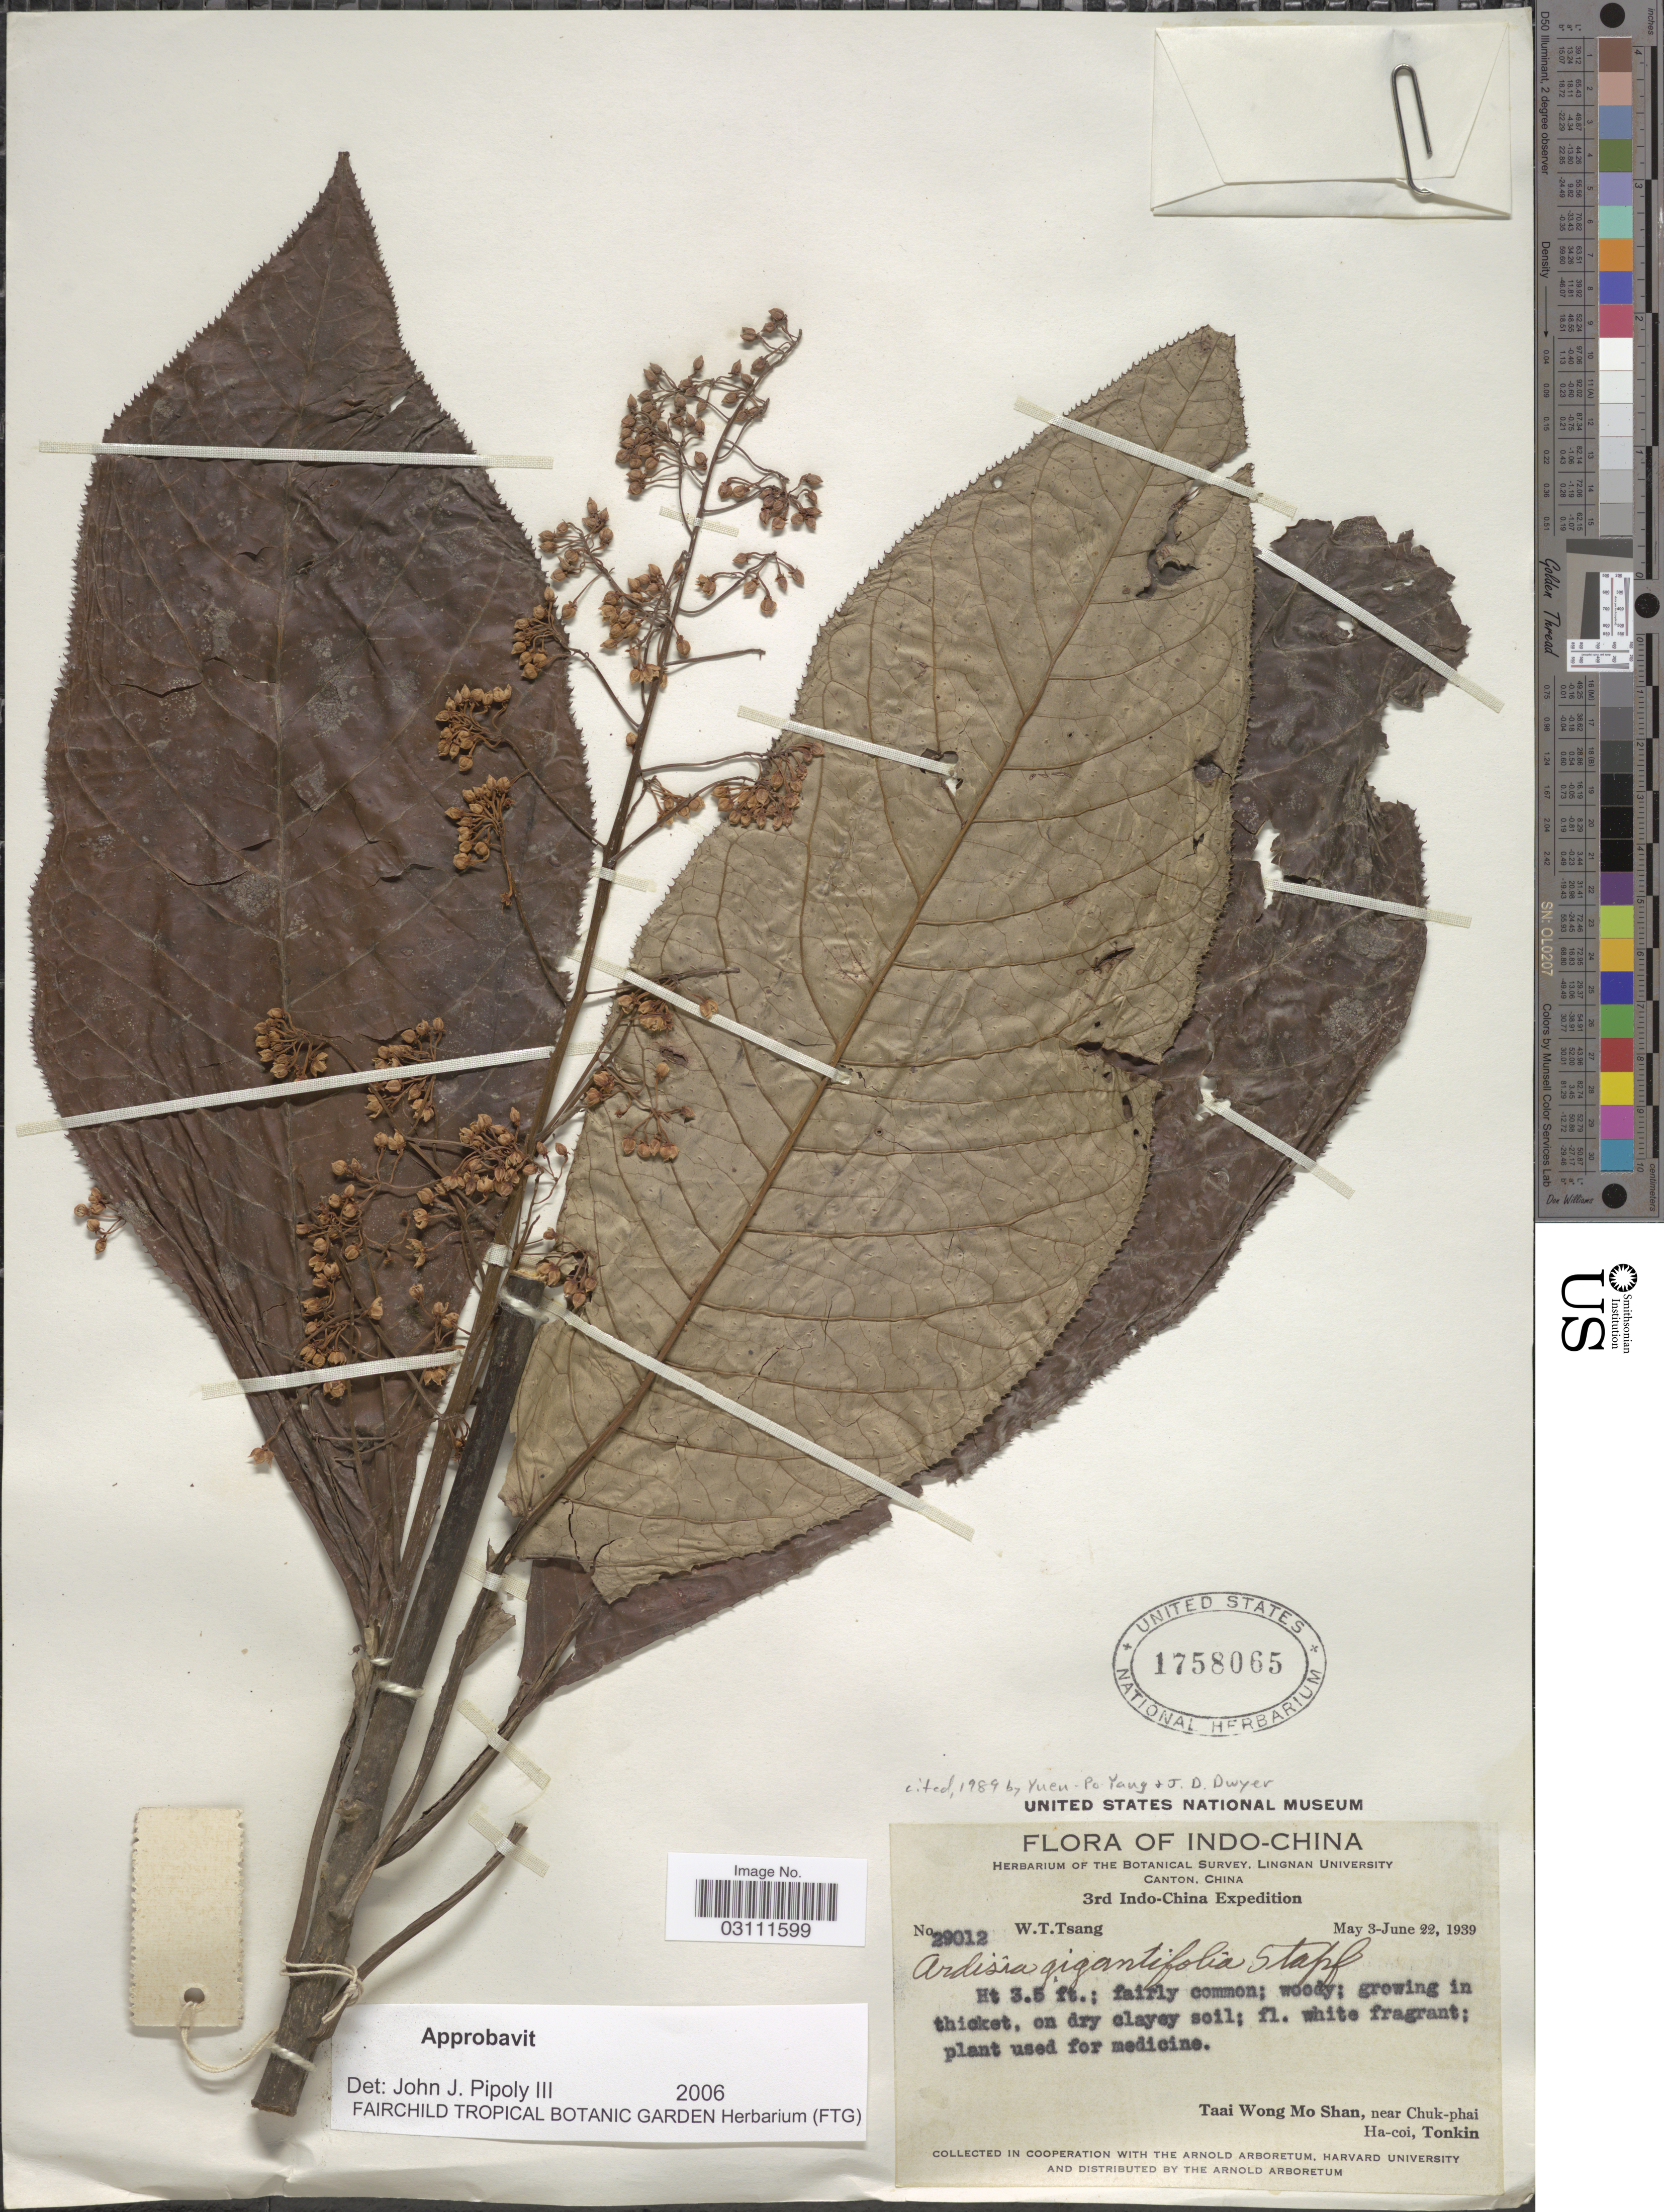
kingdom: Plantae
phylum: Tracheophyta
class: Magnoliopsida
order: Ericales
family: Primulaceae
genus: Ardisia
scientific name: Ardisia gigantifolia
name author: Stapf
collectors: W. T. Tsang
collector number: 29012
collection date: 1939-05-03/1939-06-22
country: Vietnam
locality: Indo-China, Taai Wong Mo Shan, near Chuk-phai, Ha-coi, Tonkin.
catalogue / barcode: US 1758065